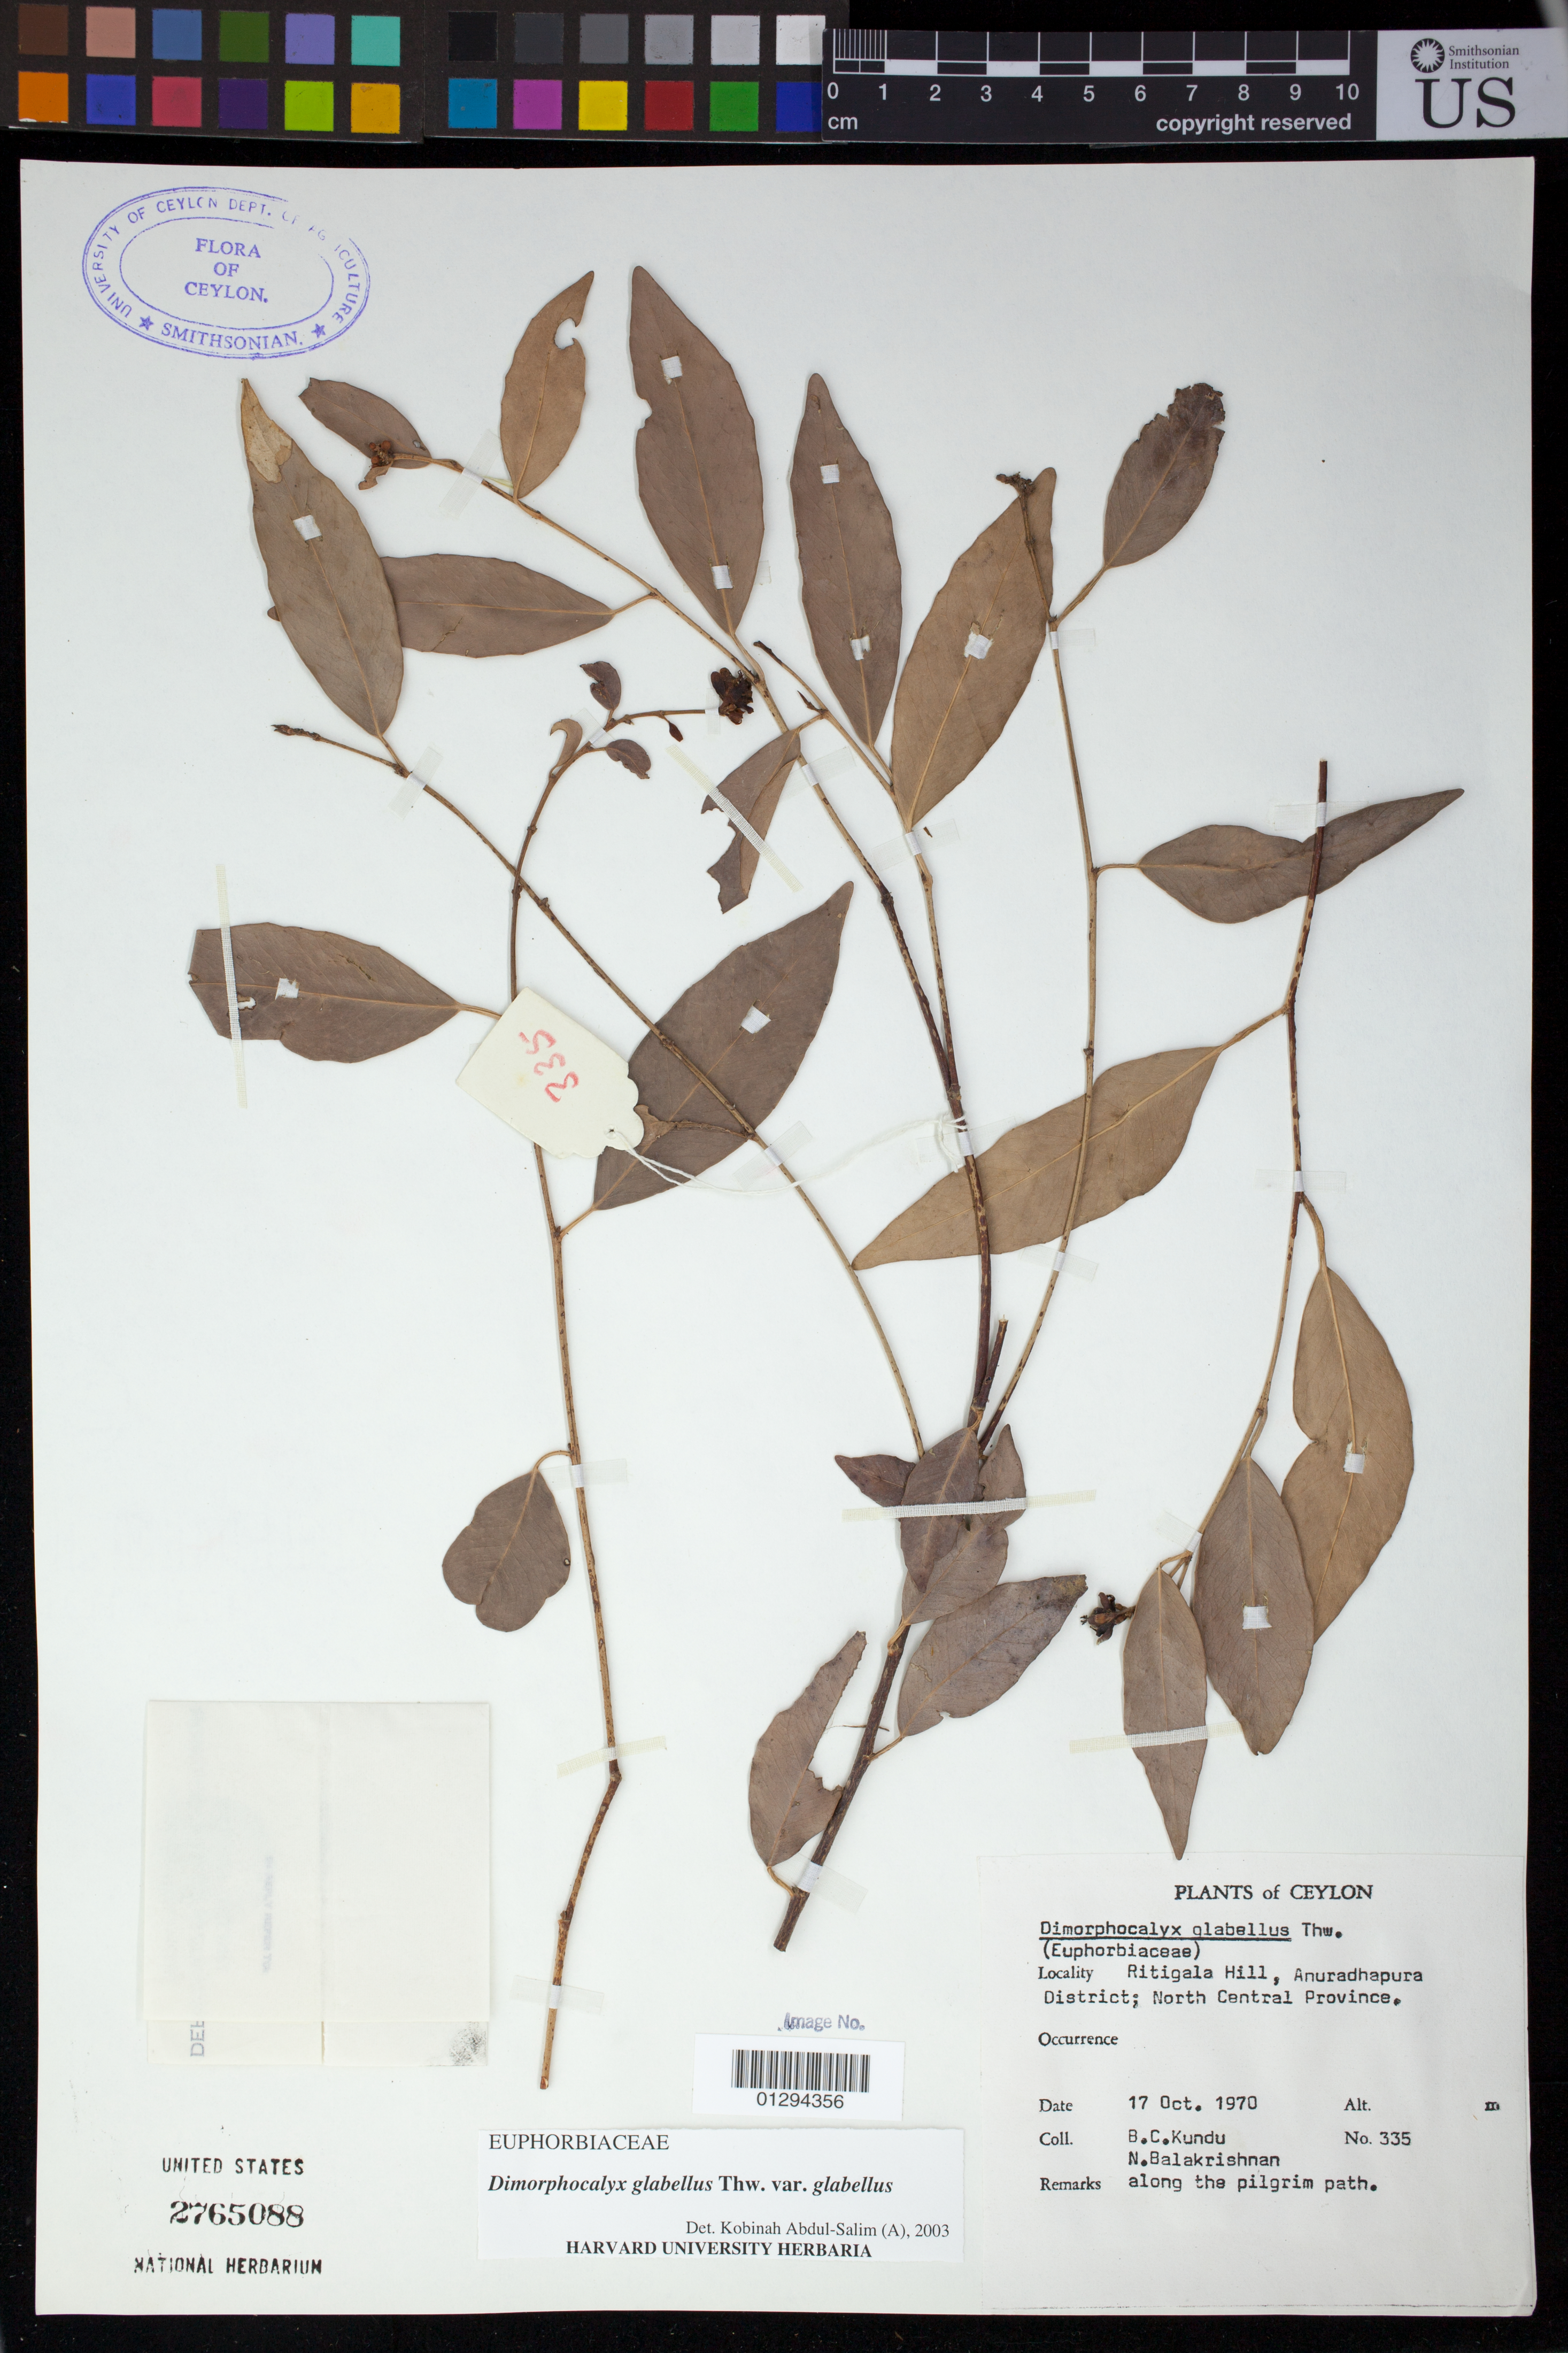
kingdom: Plantae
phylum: Tracheophyta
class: Magnoliopsida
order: Malpighiales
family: Euphorbiaceae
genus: Dimorphocalyx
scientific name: Dimorphocalyx glabellus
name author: Thwaites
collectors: B. C. Kundu & N. Balakrishnan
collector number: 335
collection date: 1970-10-17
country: Sri Lanka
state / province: North Central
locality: Ritigala Hill, Anuradhapura District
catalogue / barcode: US 2765088